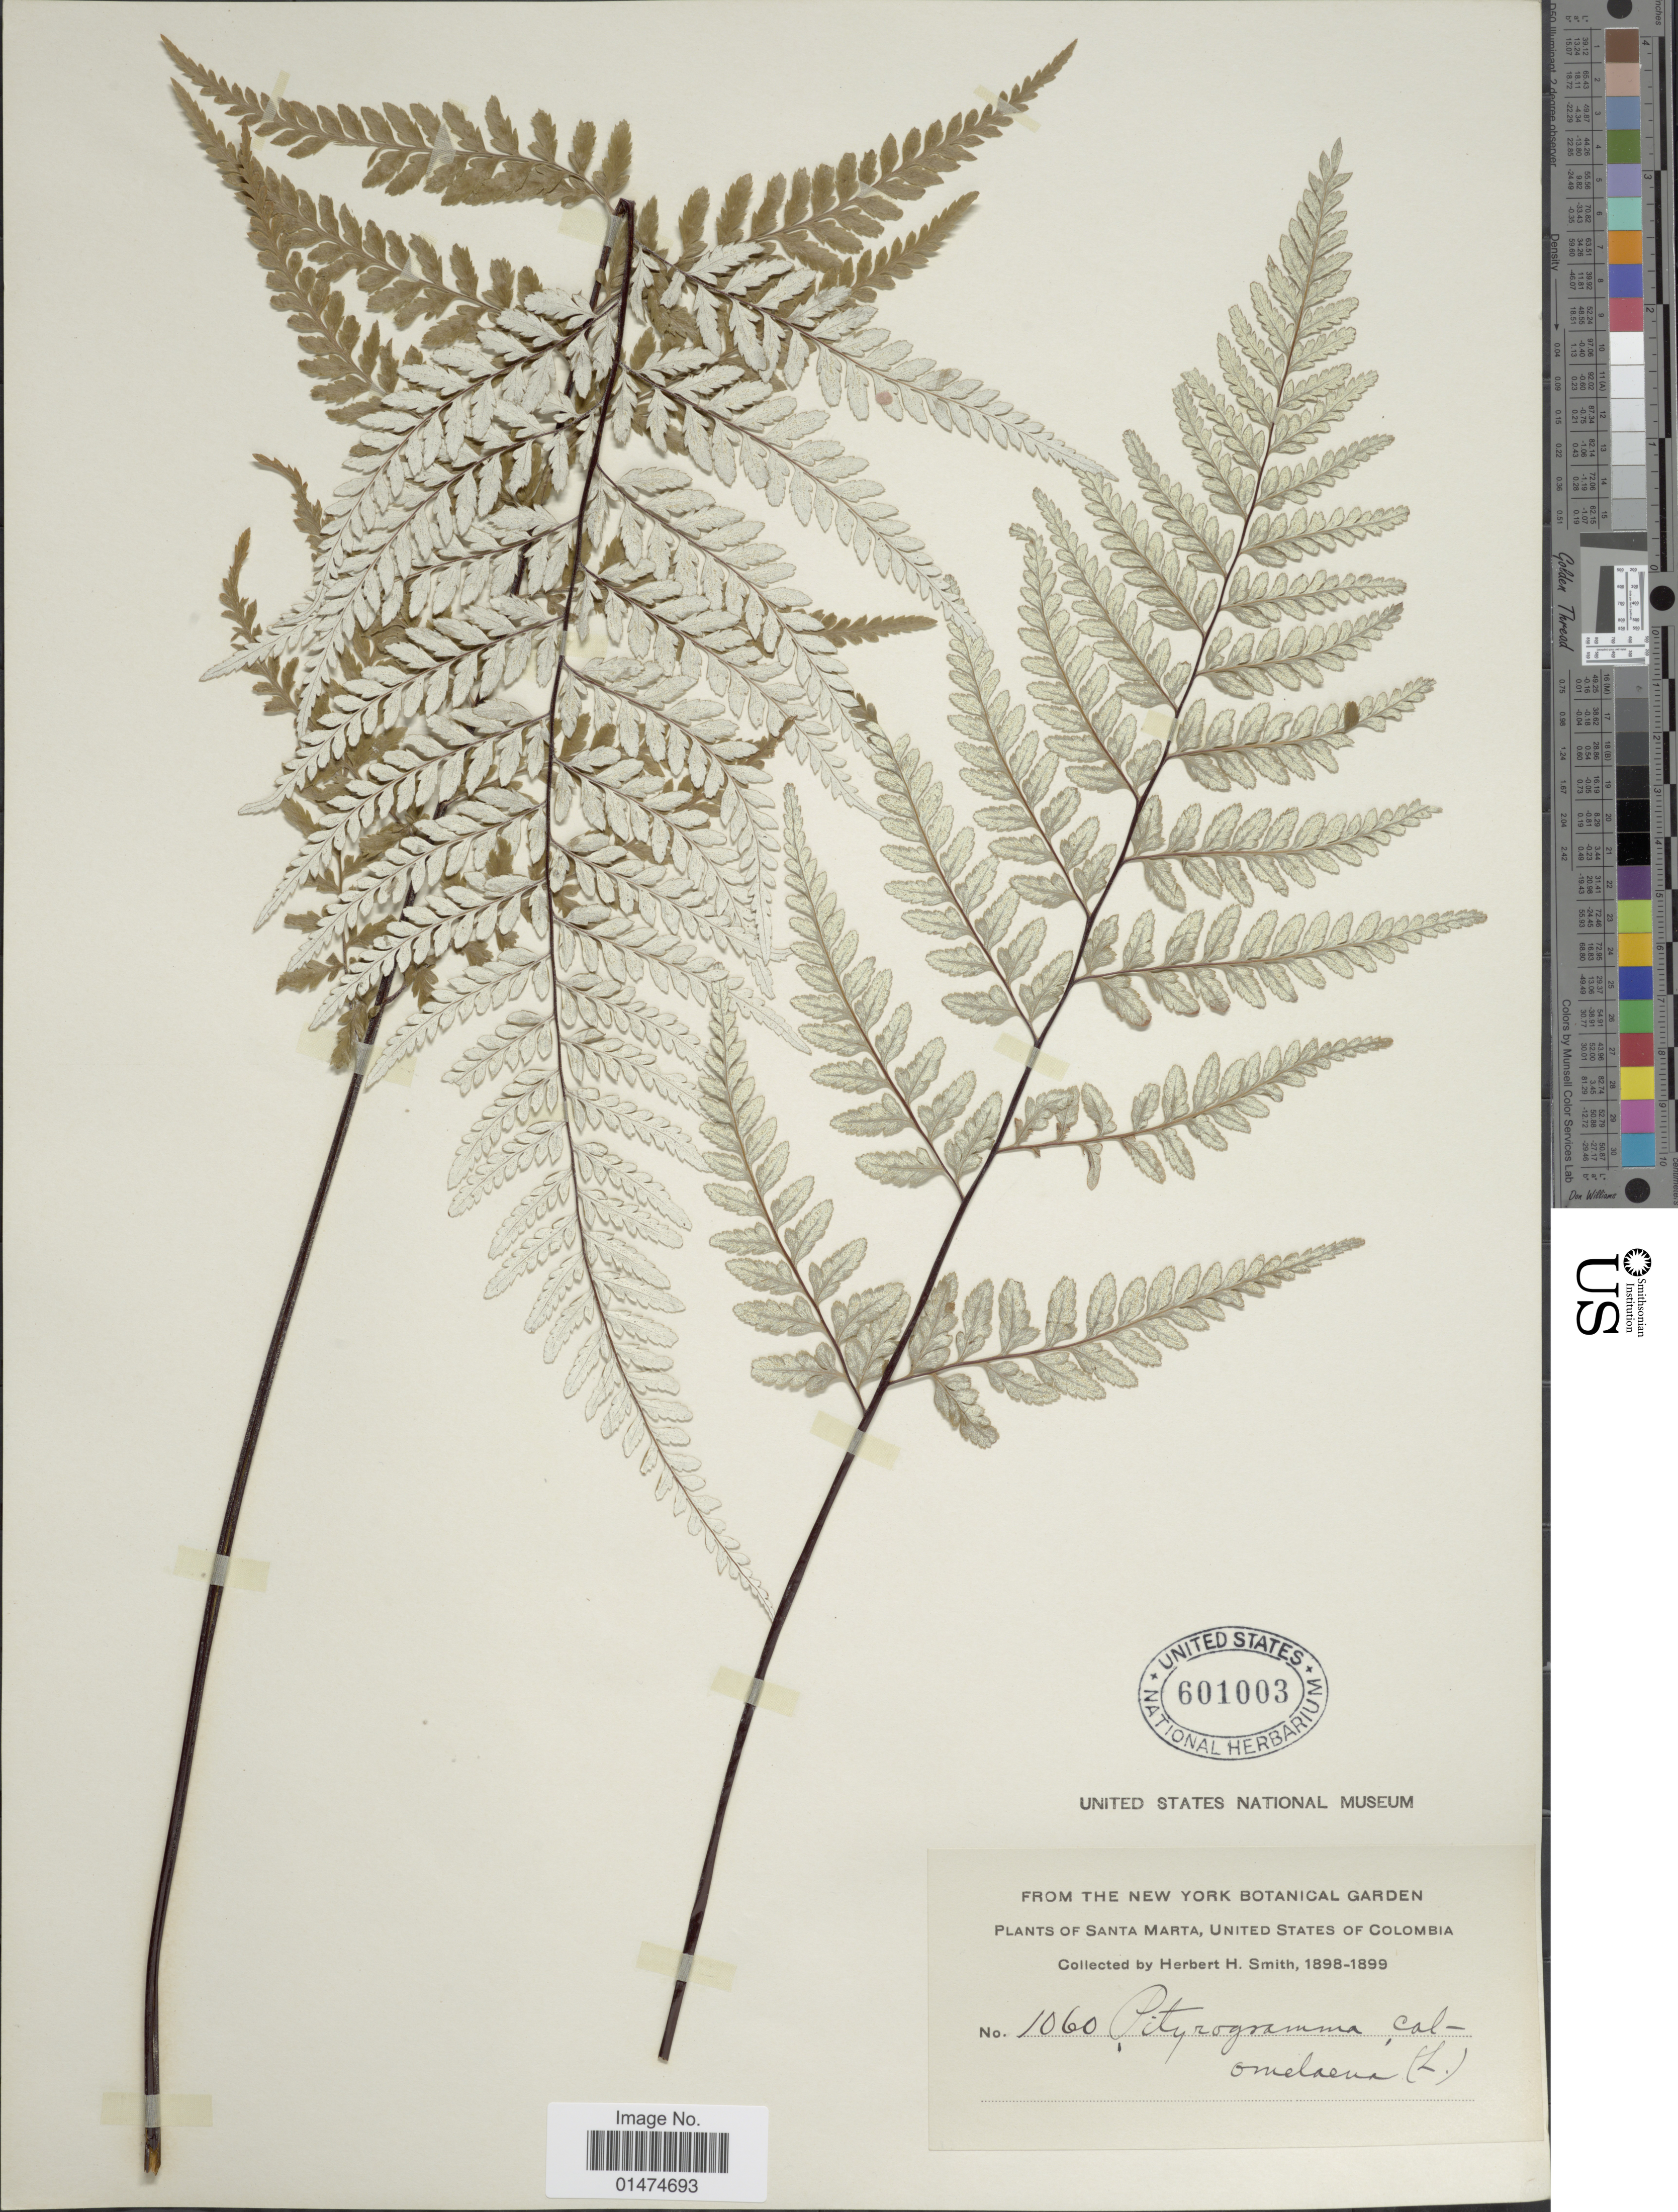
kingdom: Plantae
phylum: Tracheophyta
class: Polypodiopsida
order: Polypodiales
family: Pteridaceae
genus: Pityrogramma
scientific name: Pityrogramma calomelanos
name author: (L.) Link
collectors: Herbert H. Smith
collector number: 1060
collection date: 1898/1899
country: Colombia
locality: Santa Marta, United States of Colombia.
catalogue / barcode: US 601003